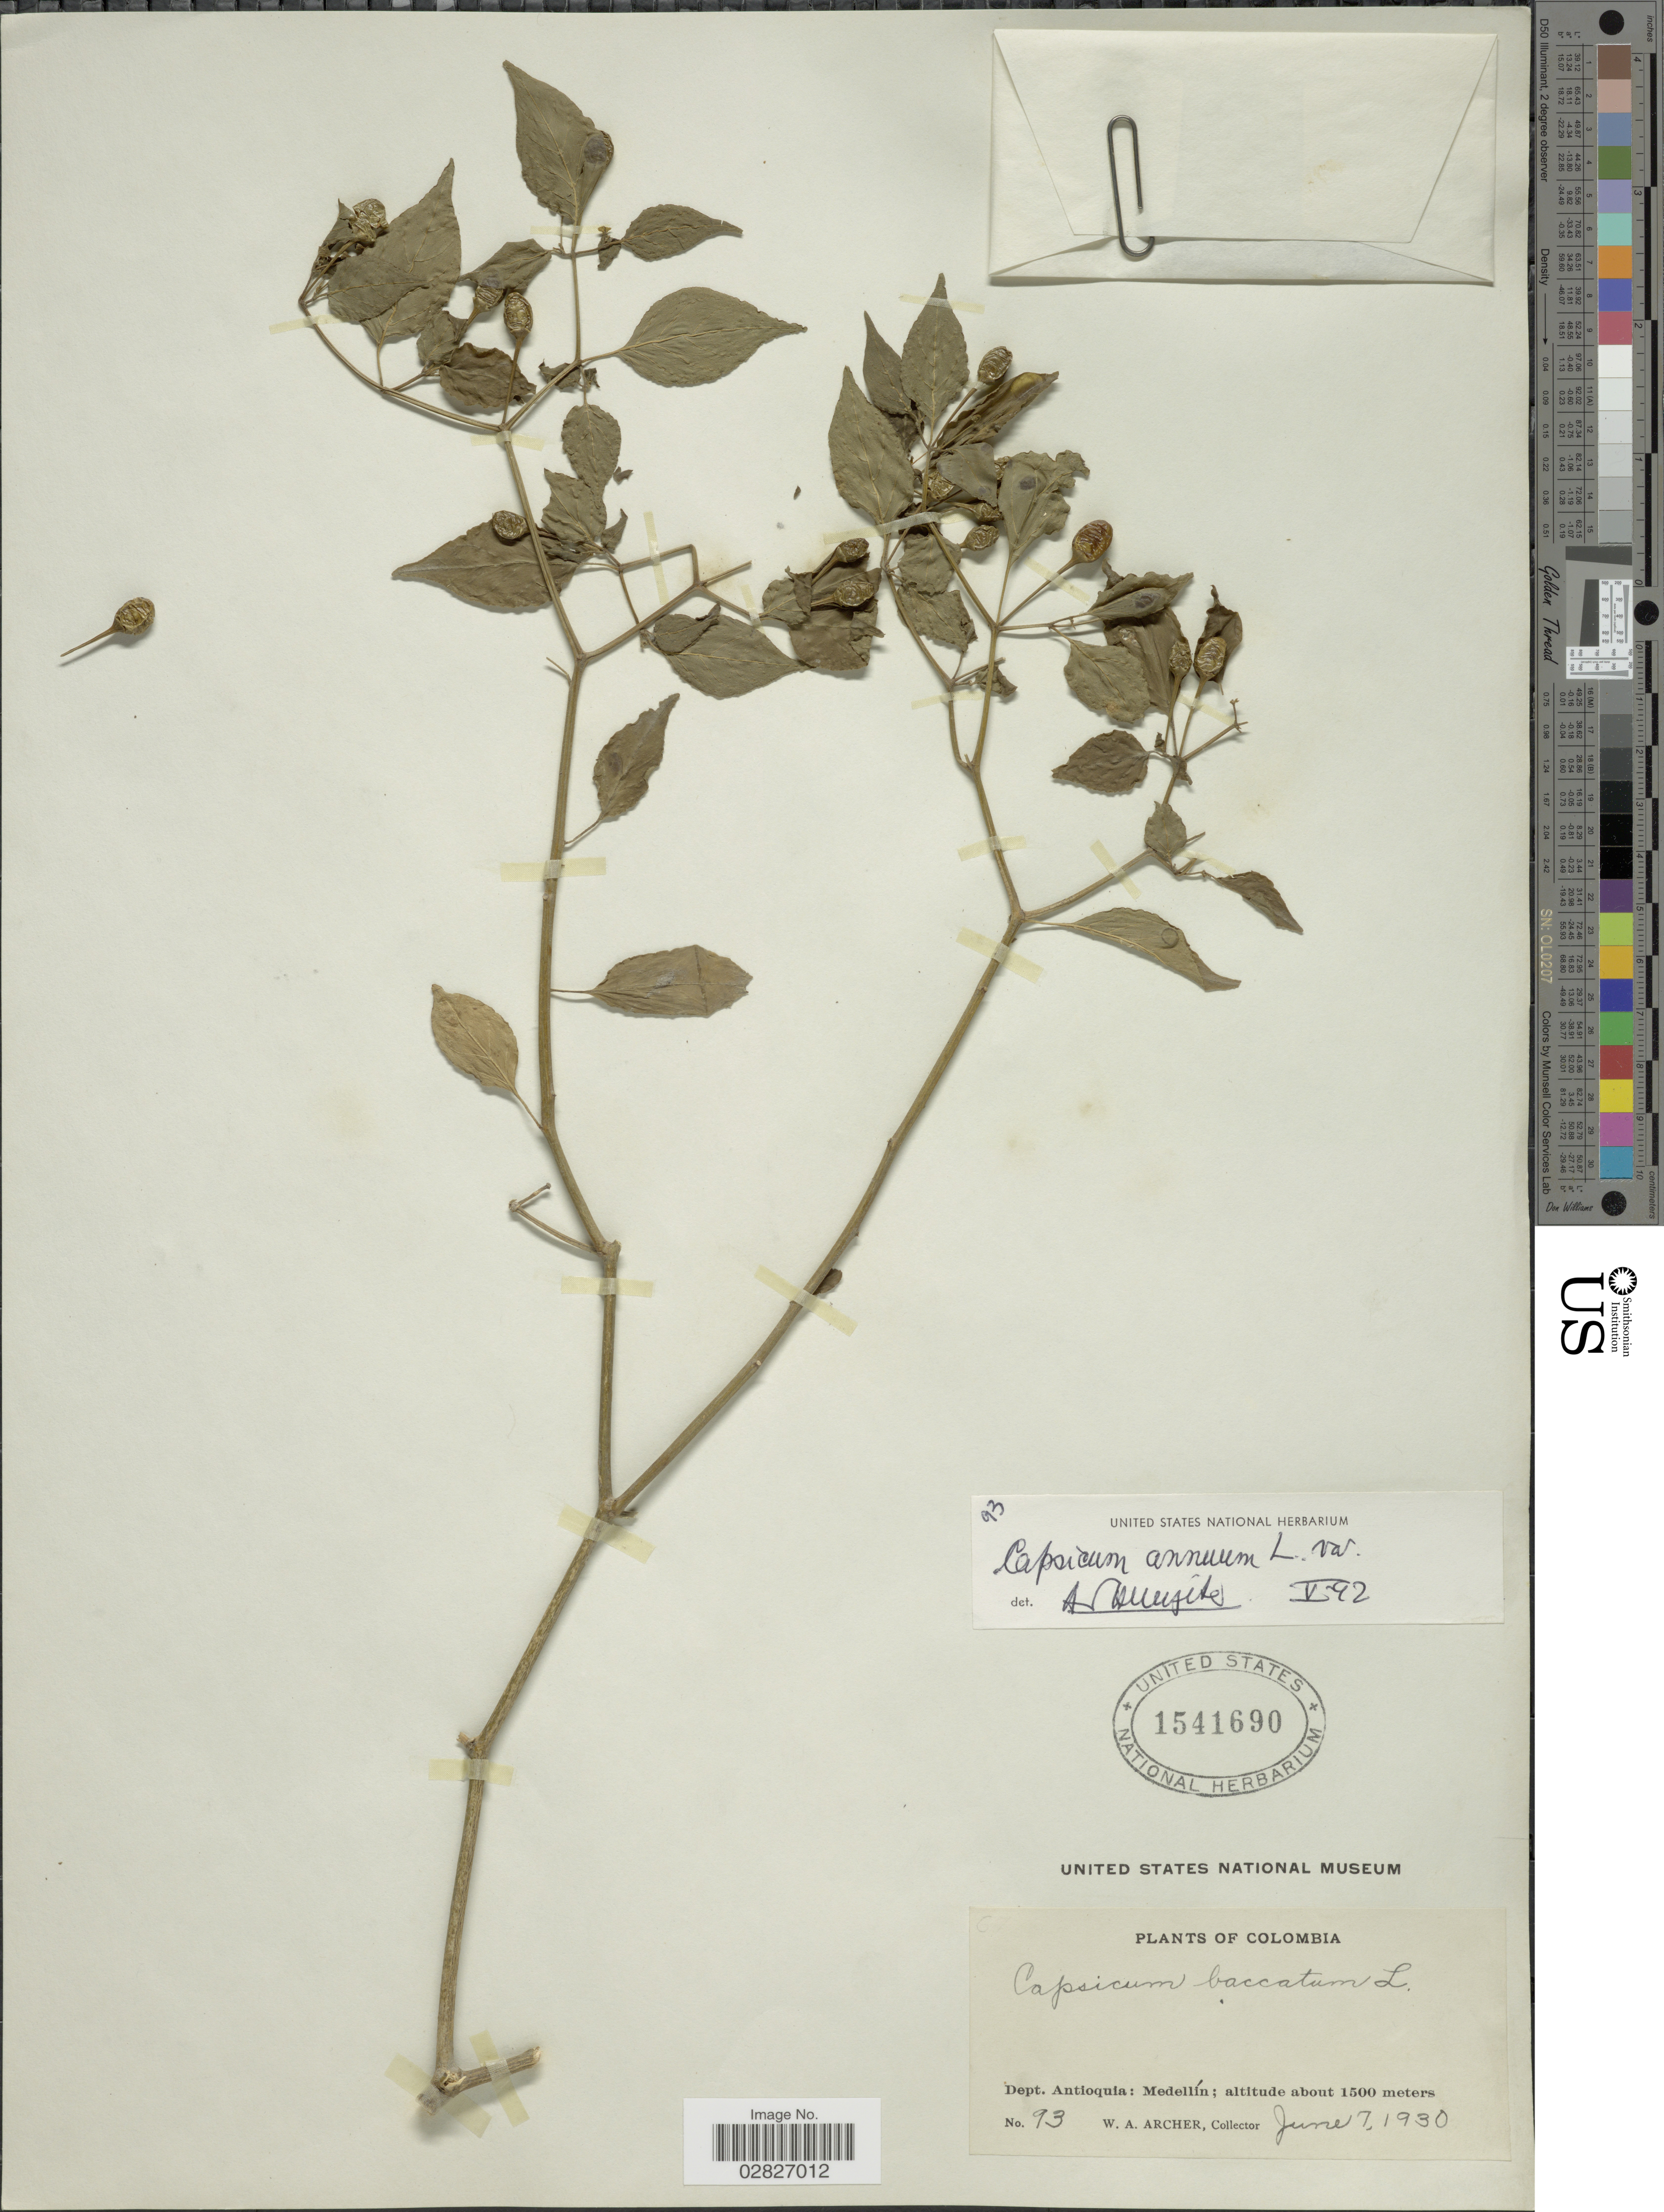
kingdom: Plantae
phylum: Tracheophyta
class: Magnoliopsida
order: Solanales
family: Solanaceae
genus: Capsicum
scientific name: Capsicum annuum 'Habanero'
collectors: W. A. Archer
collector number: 93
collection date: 1930-06-07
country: Colombia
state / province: Antioquia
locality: Dept. Antioquia, Medellín.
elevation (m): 1500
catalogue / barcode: US 1541690